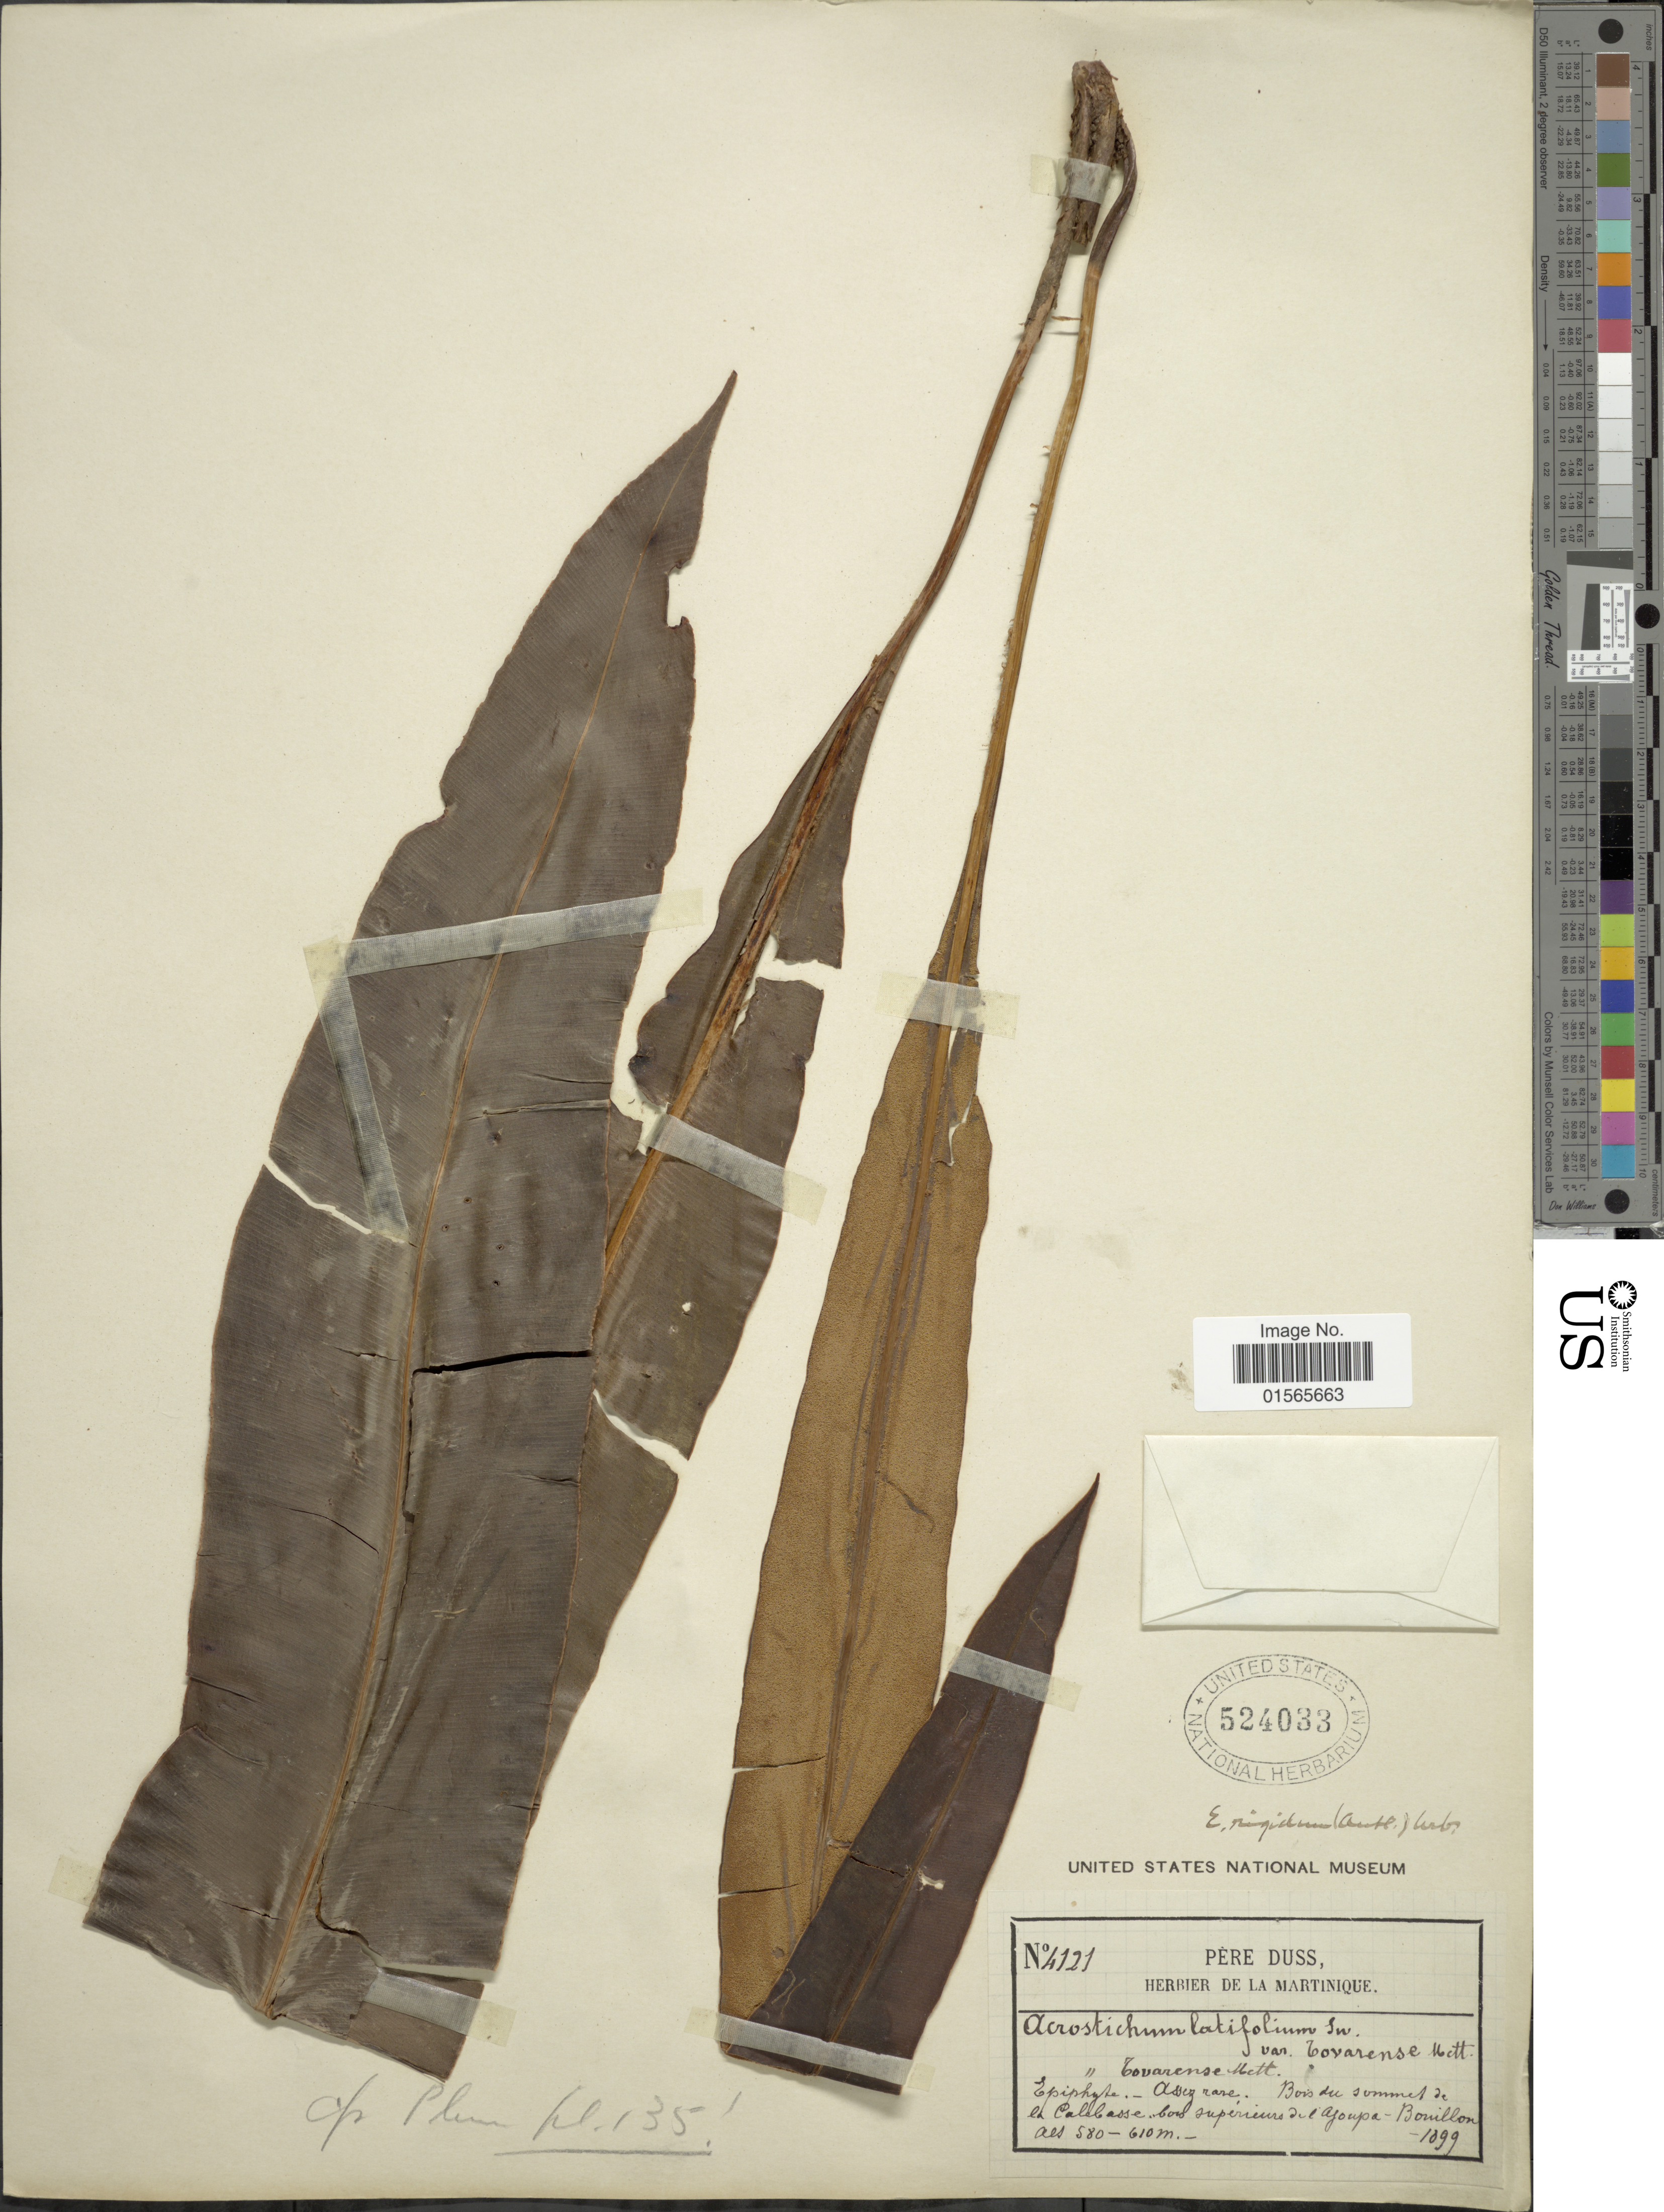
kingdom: Plantae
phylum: Tracheophyta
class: Polypodiopsida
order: Polypodiales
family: Dryopteridaceae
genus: Elaphoglossum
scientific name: Elaphoglossum longifolium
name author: J. Sm.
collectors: Père Duss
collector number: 4121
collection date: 1899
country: Martinique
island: Martinique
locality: Bois du sommet de el Calebasse, bois superieurs de l'Ajoupa - Bouillon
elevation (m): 580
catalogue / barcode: US 524033